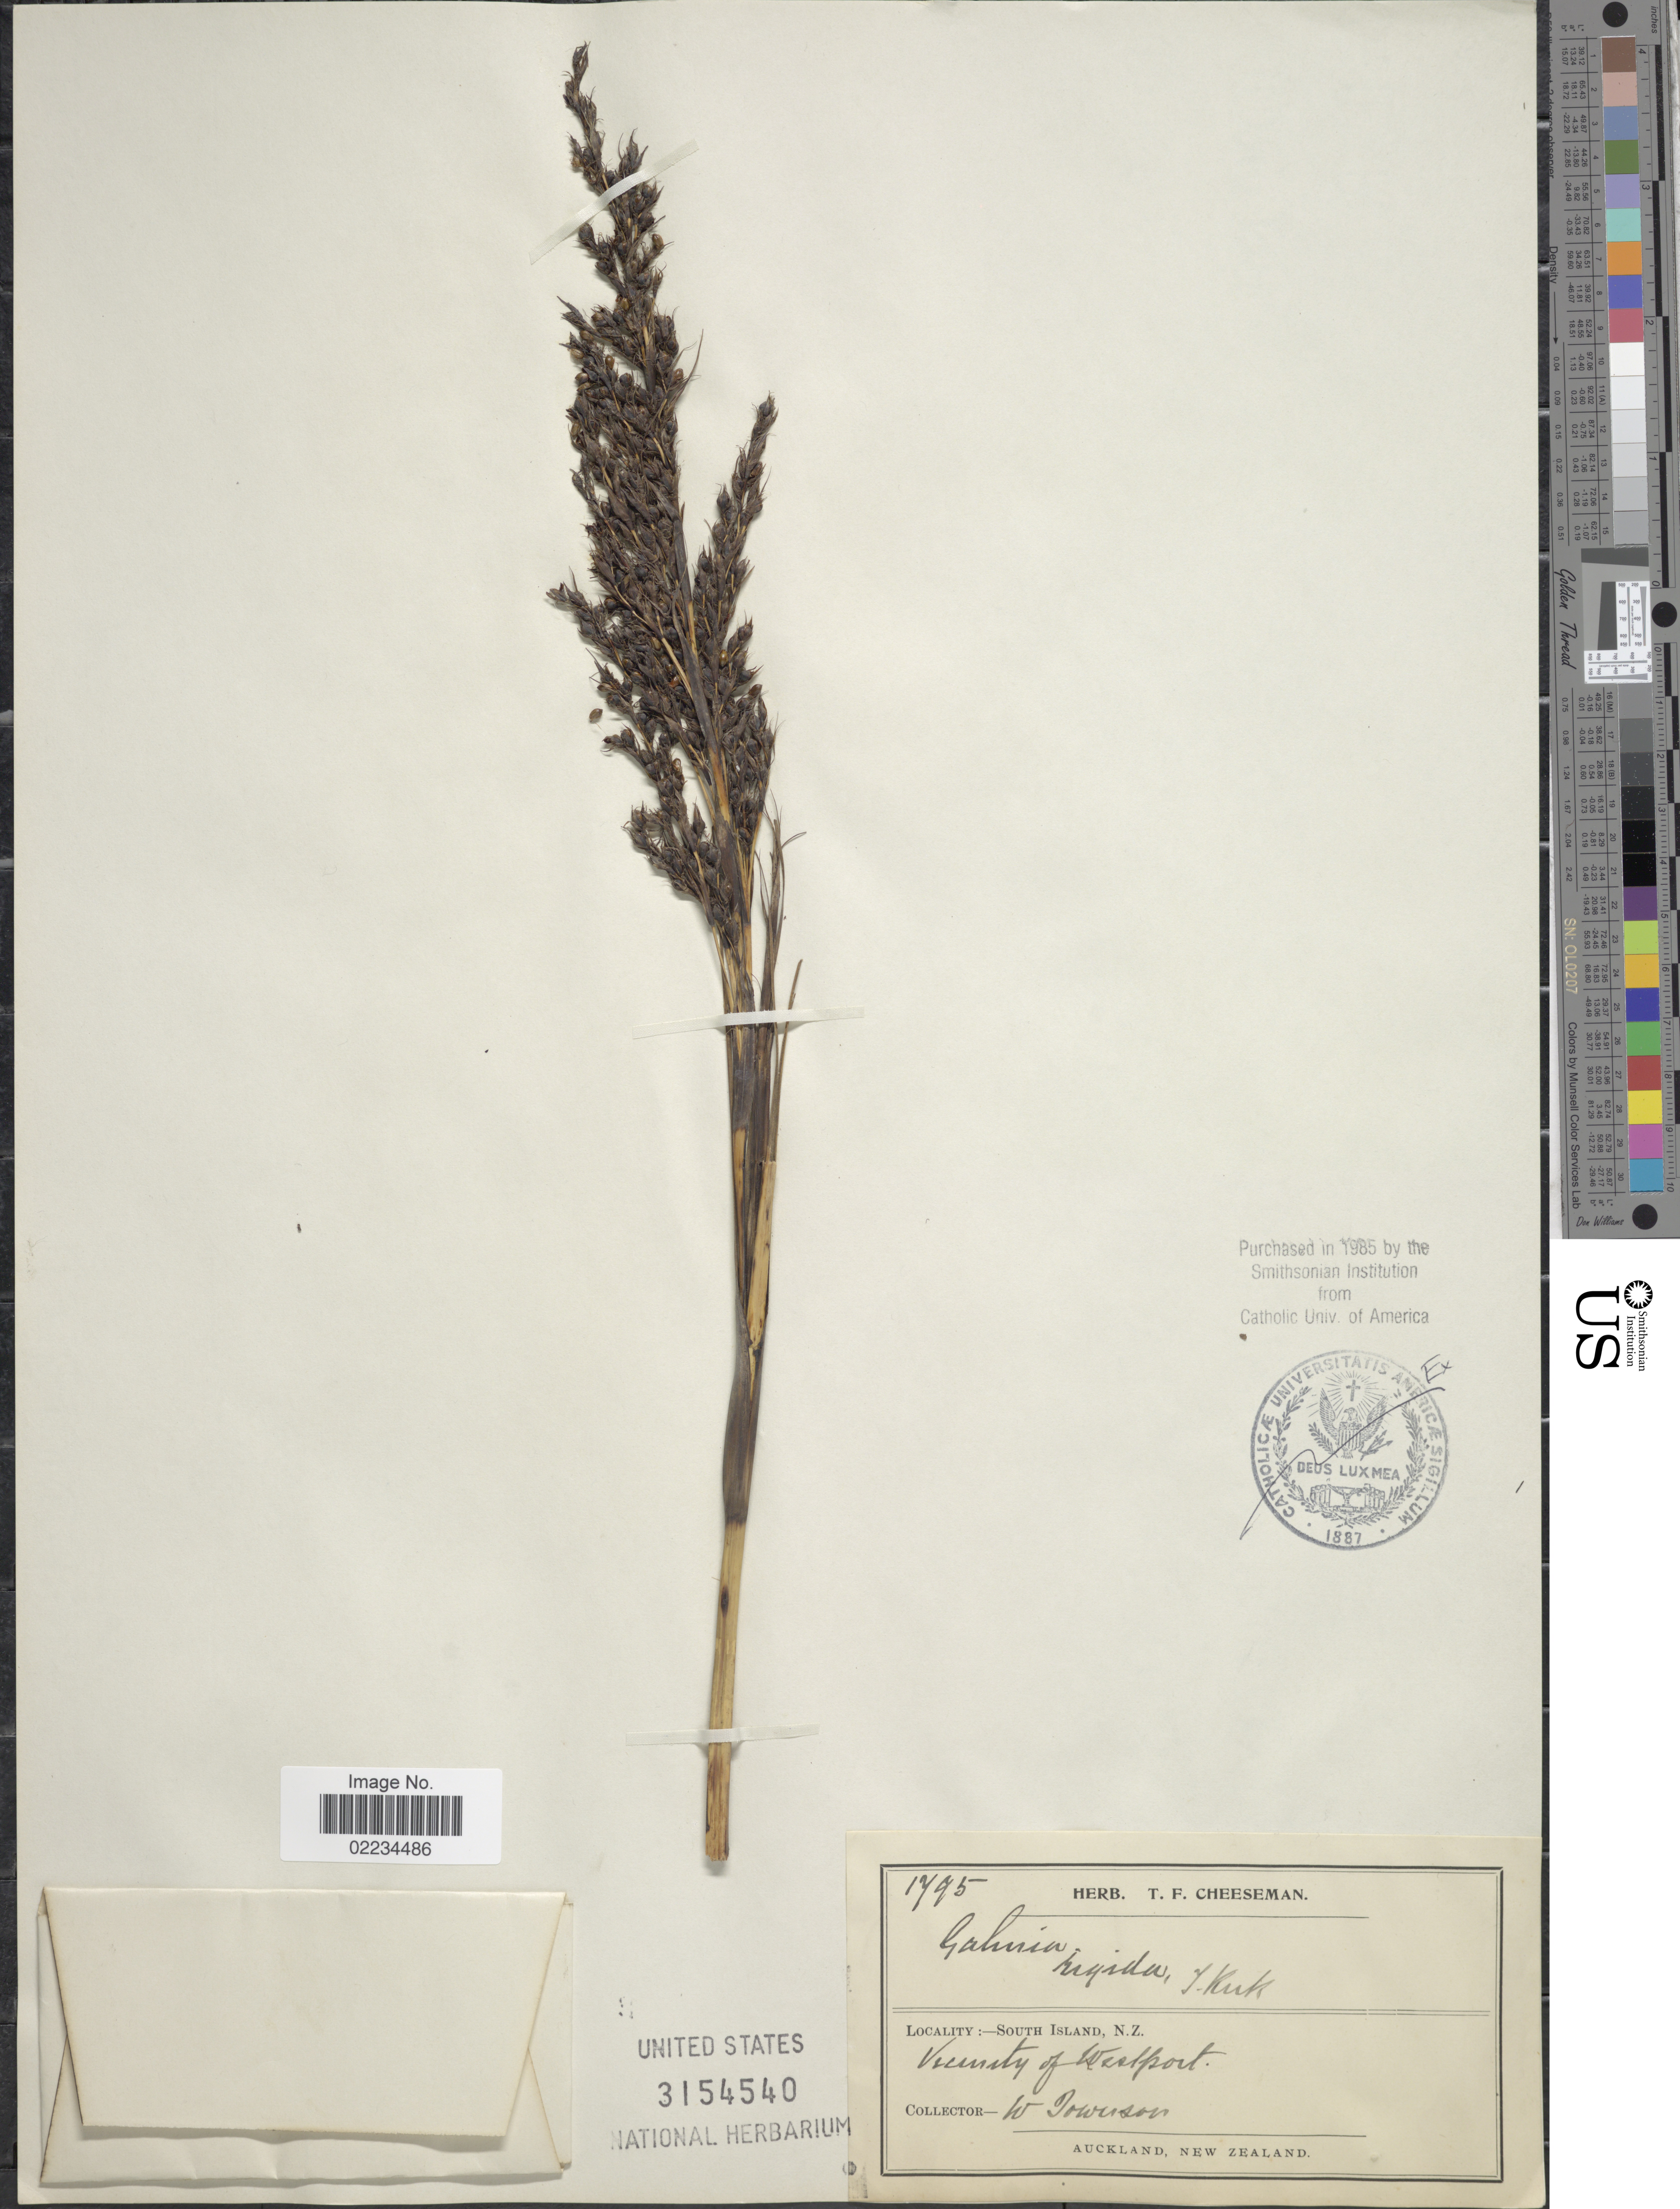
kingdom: Plantae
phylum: Tracheophyta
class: Liliopsida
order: Poales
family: Cyperaceae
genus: Gahnia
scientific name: Gahnia rigida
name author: Kirk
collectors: T. F. Cheeseman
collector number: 1795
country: New Zealand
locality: South Island, Vicinity of Westport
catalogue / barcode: US 3154540